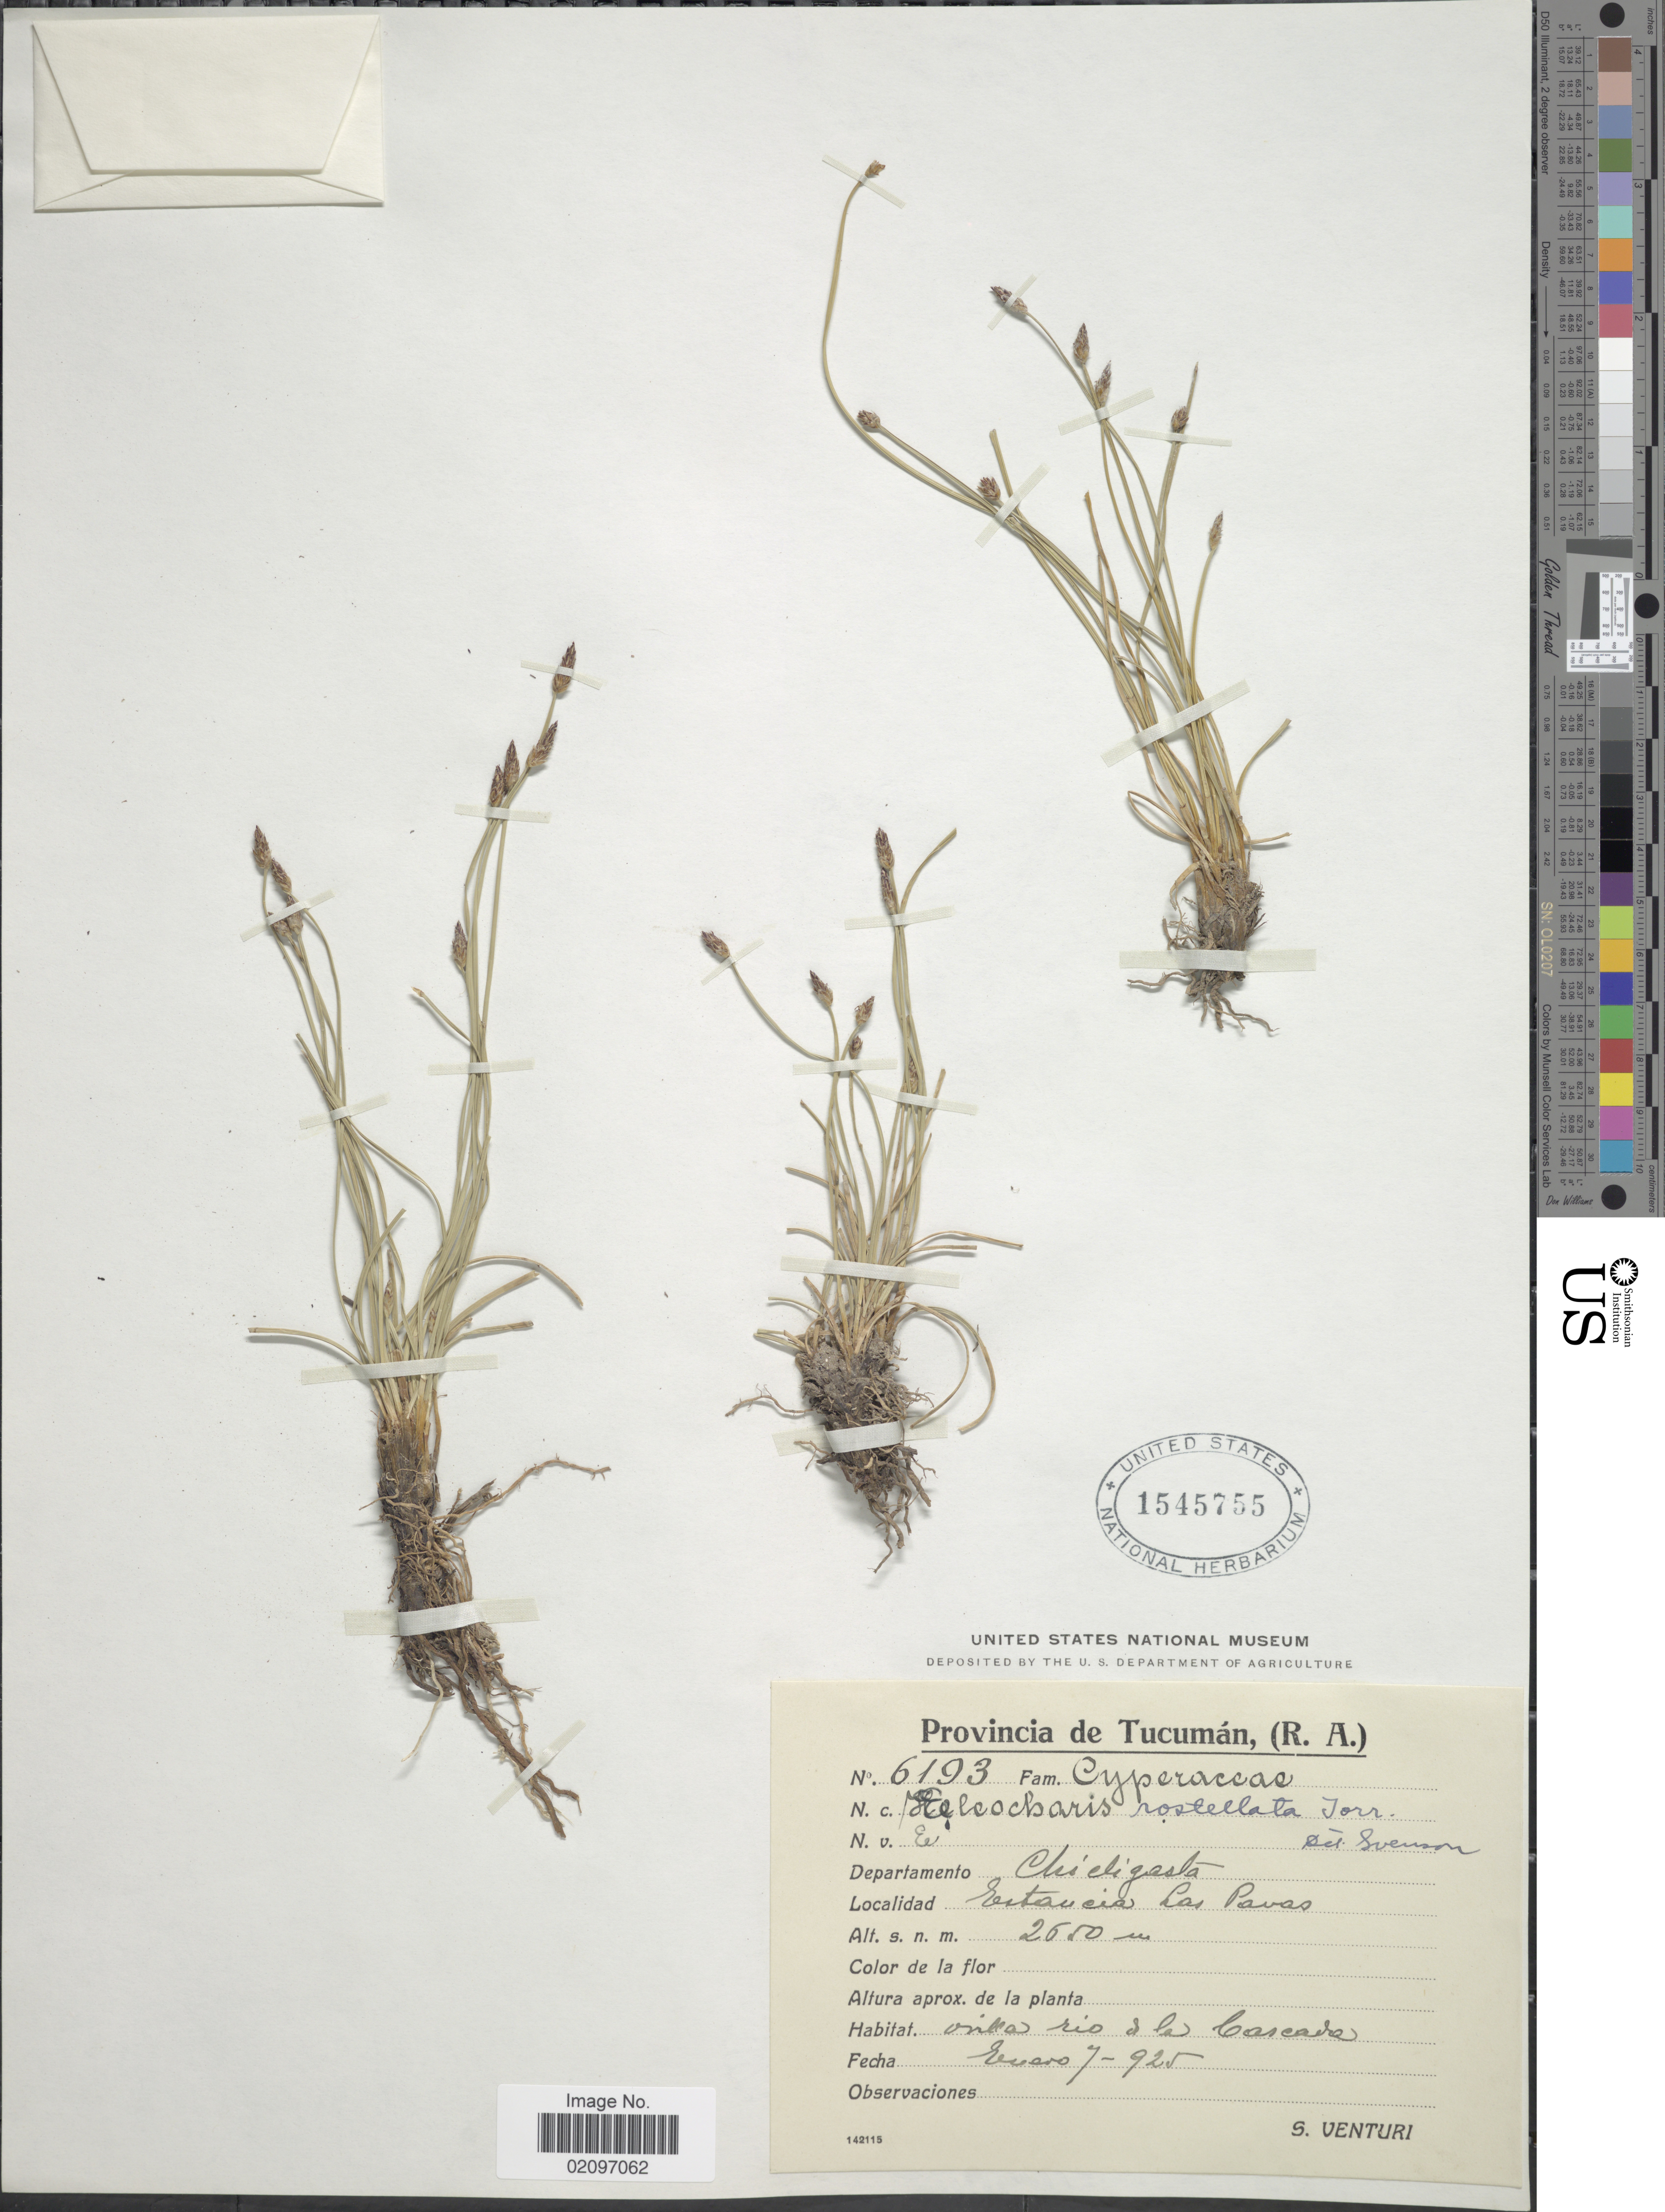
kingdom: Plantae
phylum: Tracheophyta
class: Liliopsida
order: Poales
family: Cyperaceae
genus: Eleocharis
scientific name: Eleocharis rostellata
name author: (Torr.) Torr.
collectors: S. Venturi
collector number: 6193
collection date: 1925-01-07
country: Argentina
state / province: Tucuman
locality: (R.A.) Departamento Chicligasta, Estancia Las Pavas.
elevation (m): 2650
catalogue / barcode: US 1545755